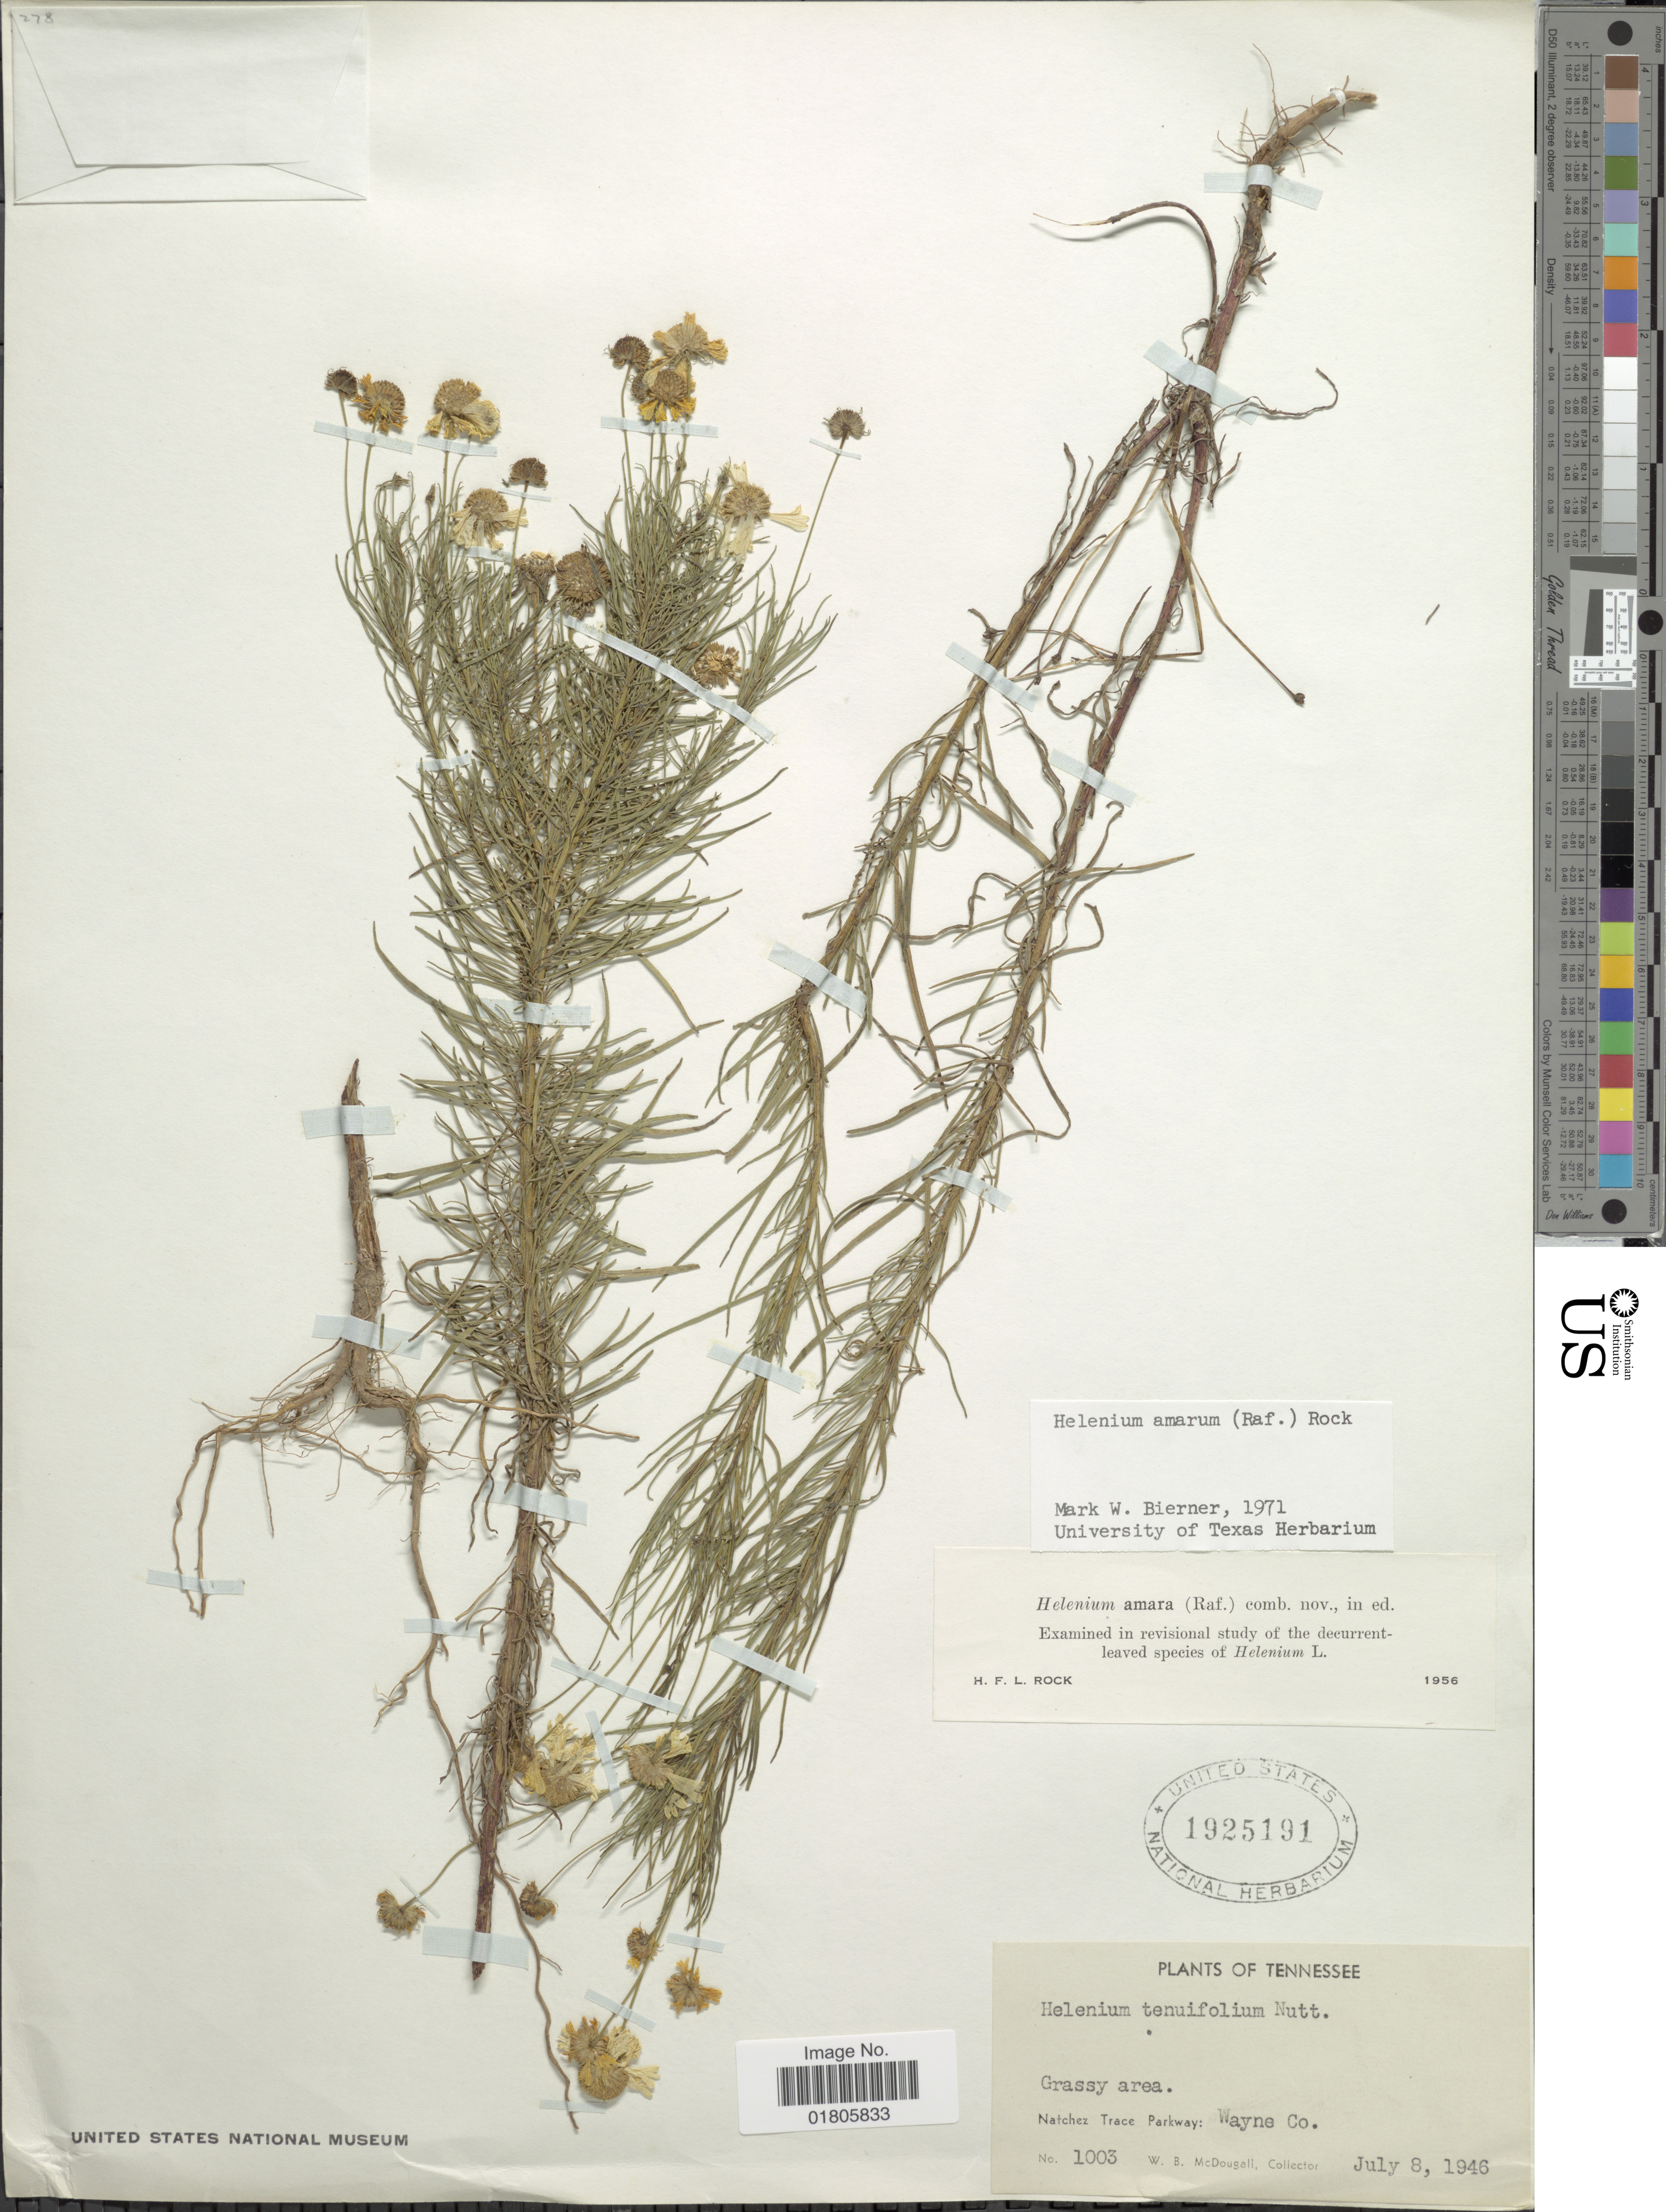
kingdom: Plantae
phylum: Tracheophyta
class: Magnoliopsida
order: Asterales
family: Asteraceae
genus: Helenium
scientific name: Helenium amarum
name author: (Raf.) H. Rock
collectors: W. B. McDougall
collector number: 1003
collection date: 1946-07-08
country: United States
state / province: Tennessee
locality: Natchez Trace Parkway. Wayne Co.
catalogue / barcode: US 1925191